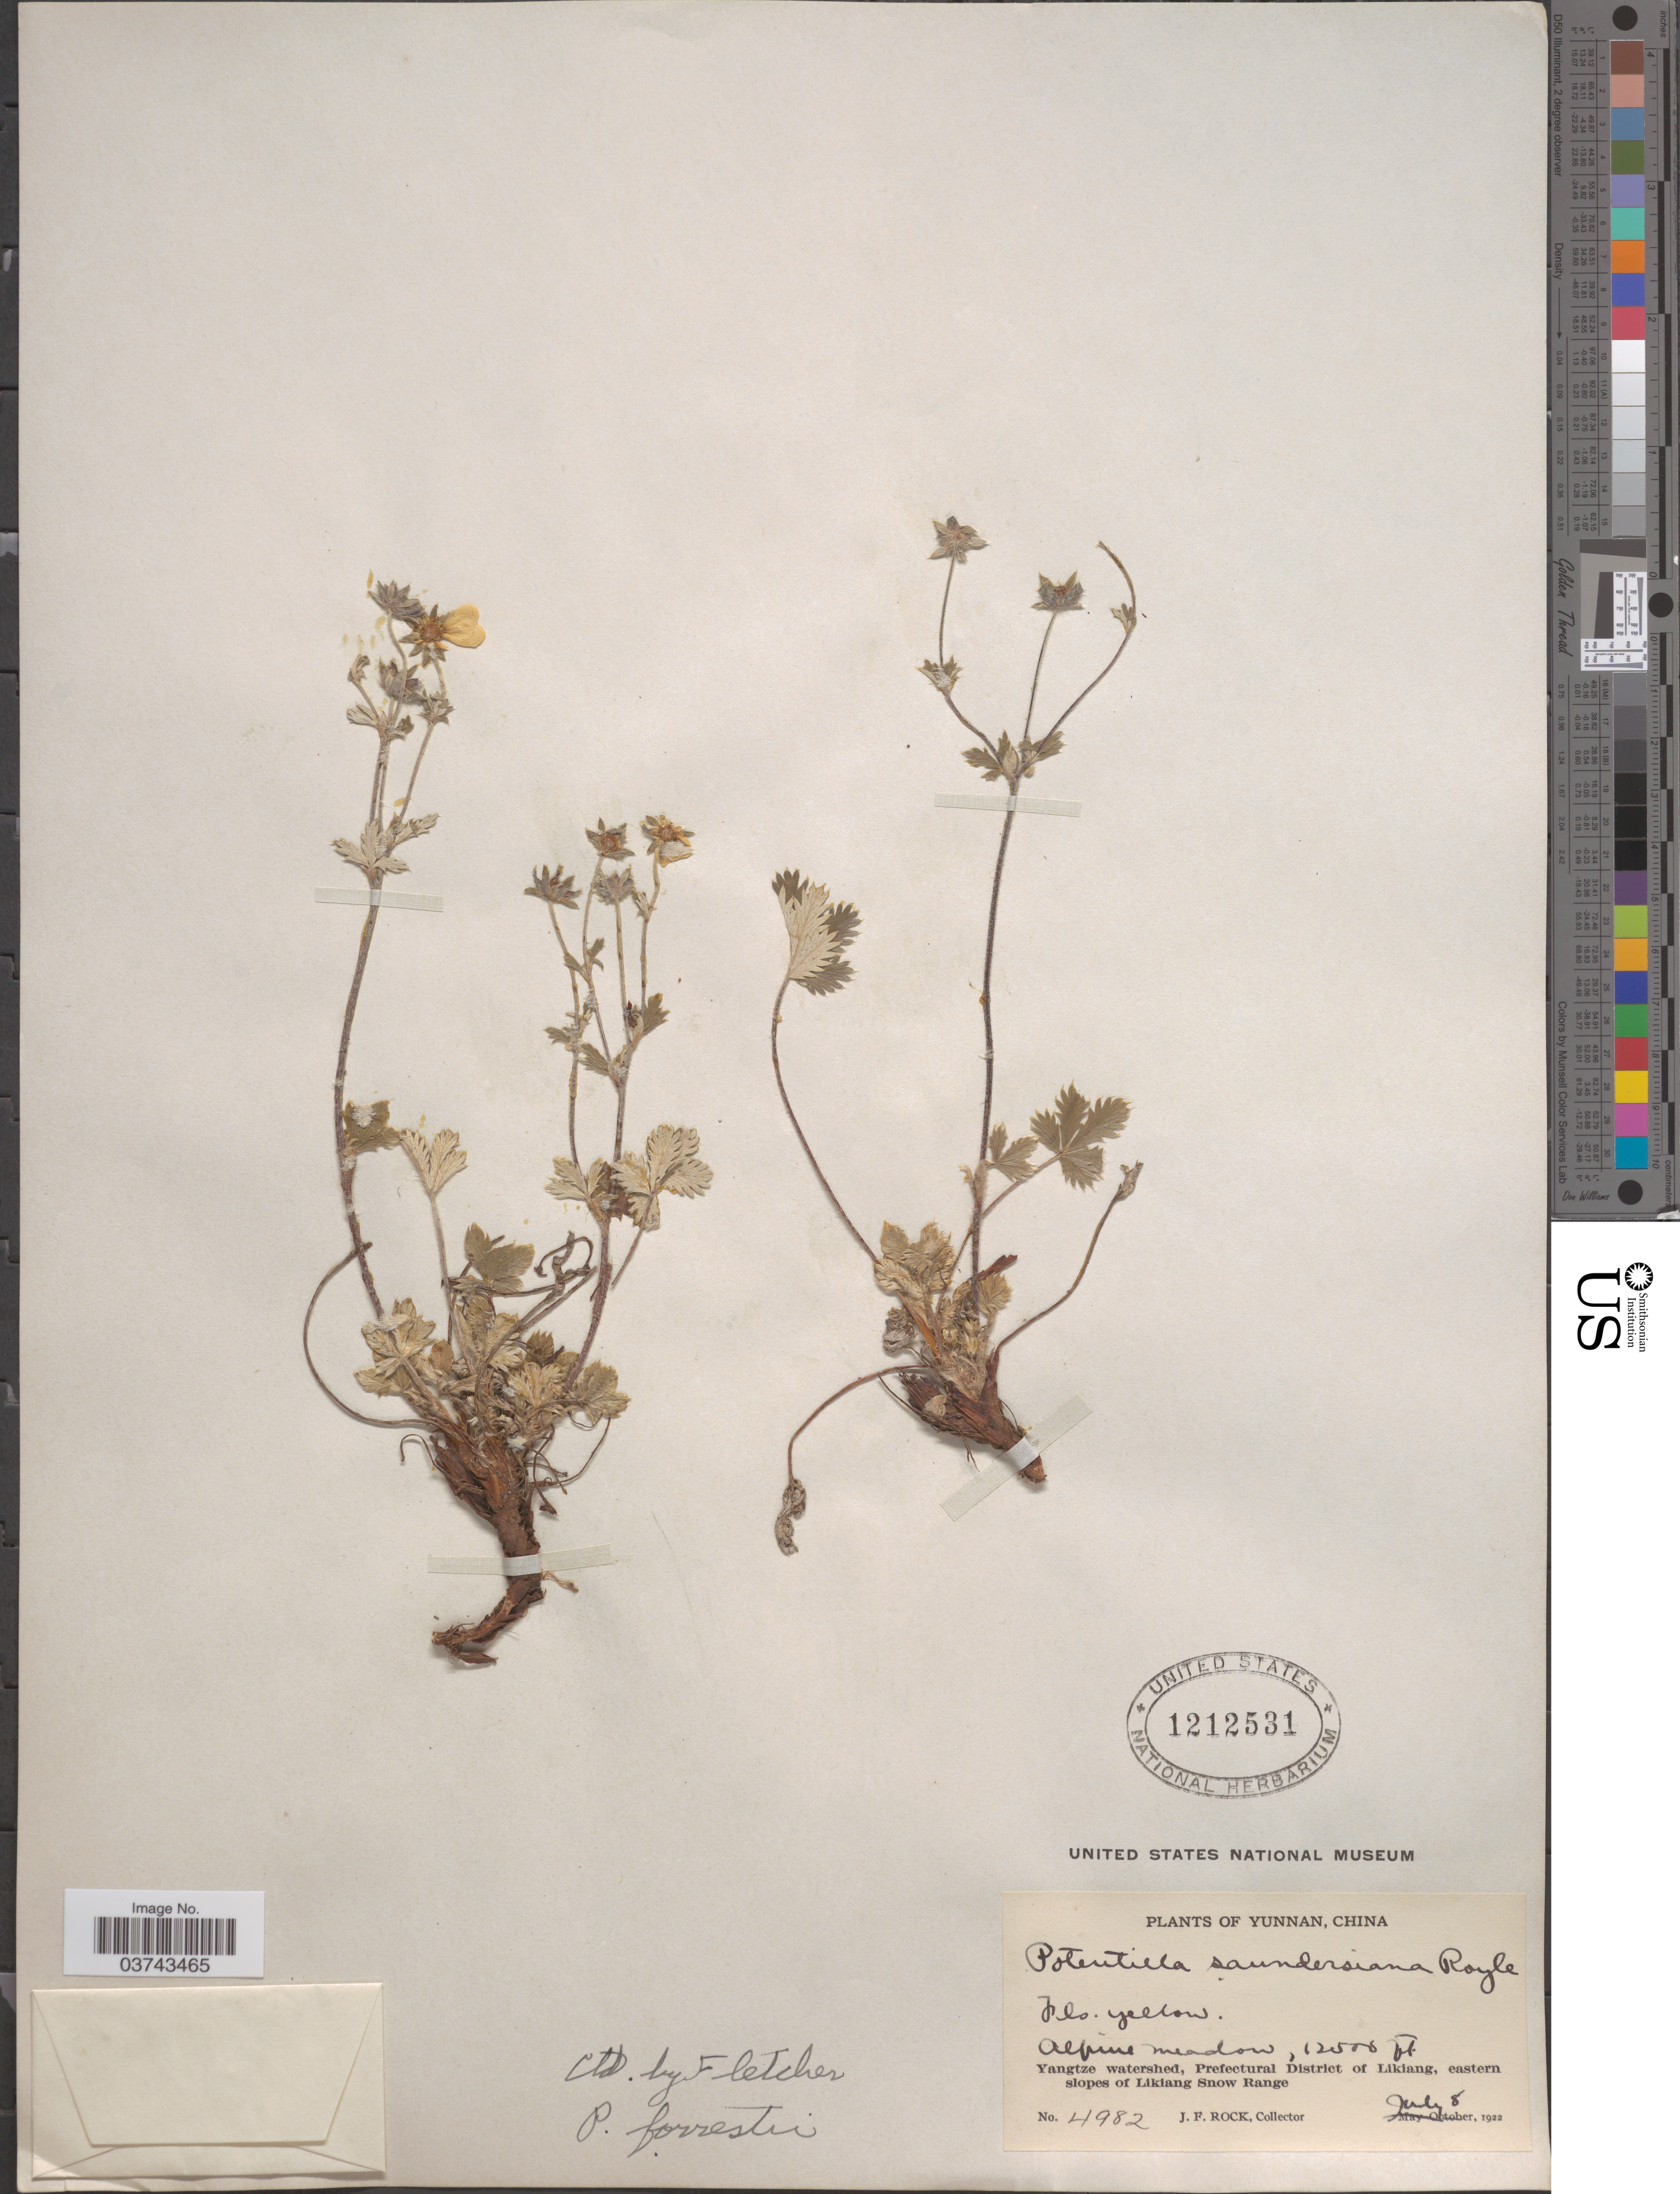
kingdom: Plantae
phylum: Tracheophyta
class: Magnoliopsida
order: Rosales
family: Rosaceae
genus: Potentilla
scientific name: Potentilla forrestii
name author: W.W. Sm.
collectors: J. Rock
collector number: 4982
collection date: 1922-07-08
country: China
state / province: Yunnan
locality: Yangtze watershed, Prefectural District of Likiang, eastern slopes of Likiang Snow Range.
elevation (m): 3810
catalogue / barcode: US 1212531